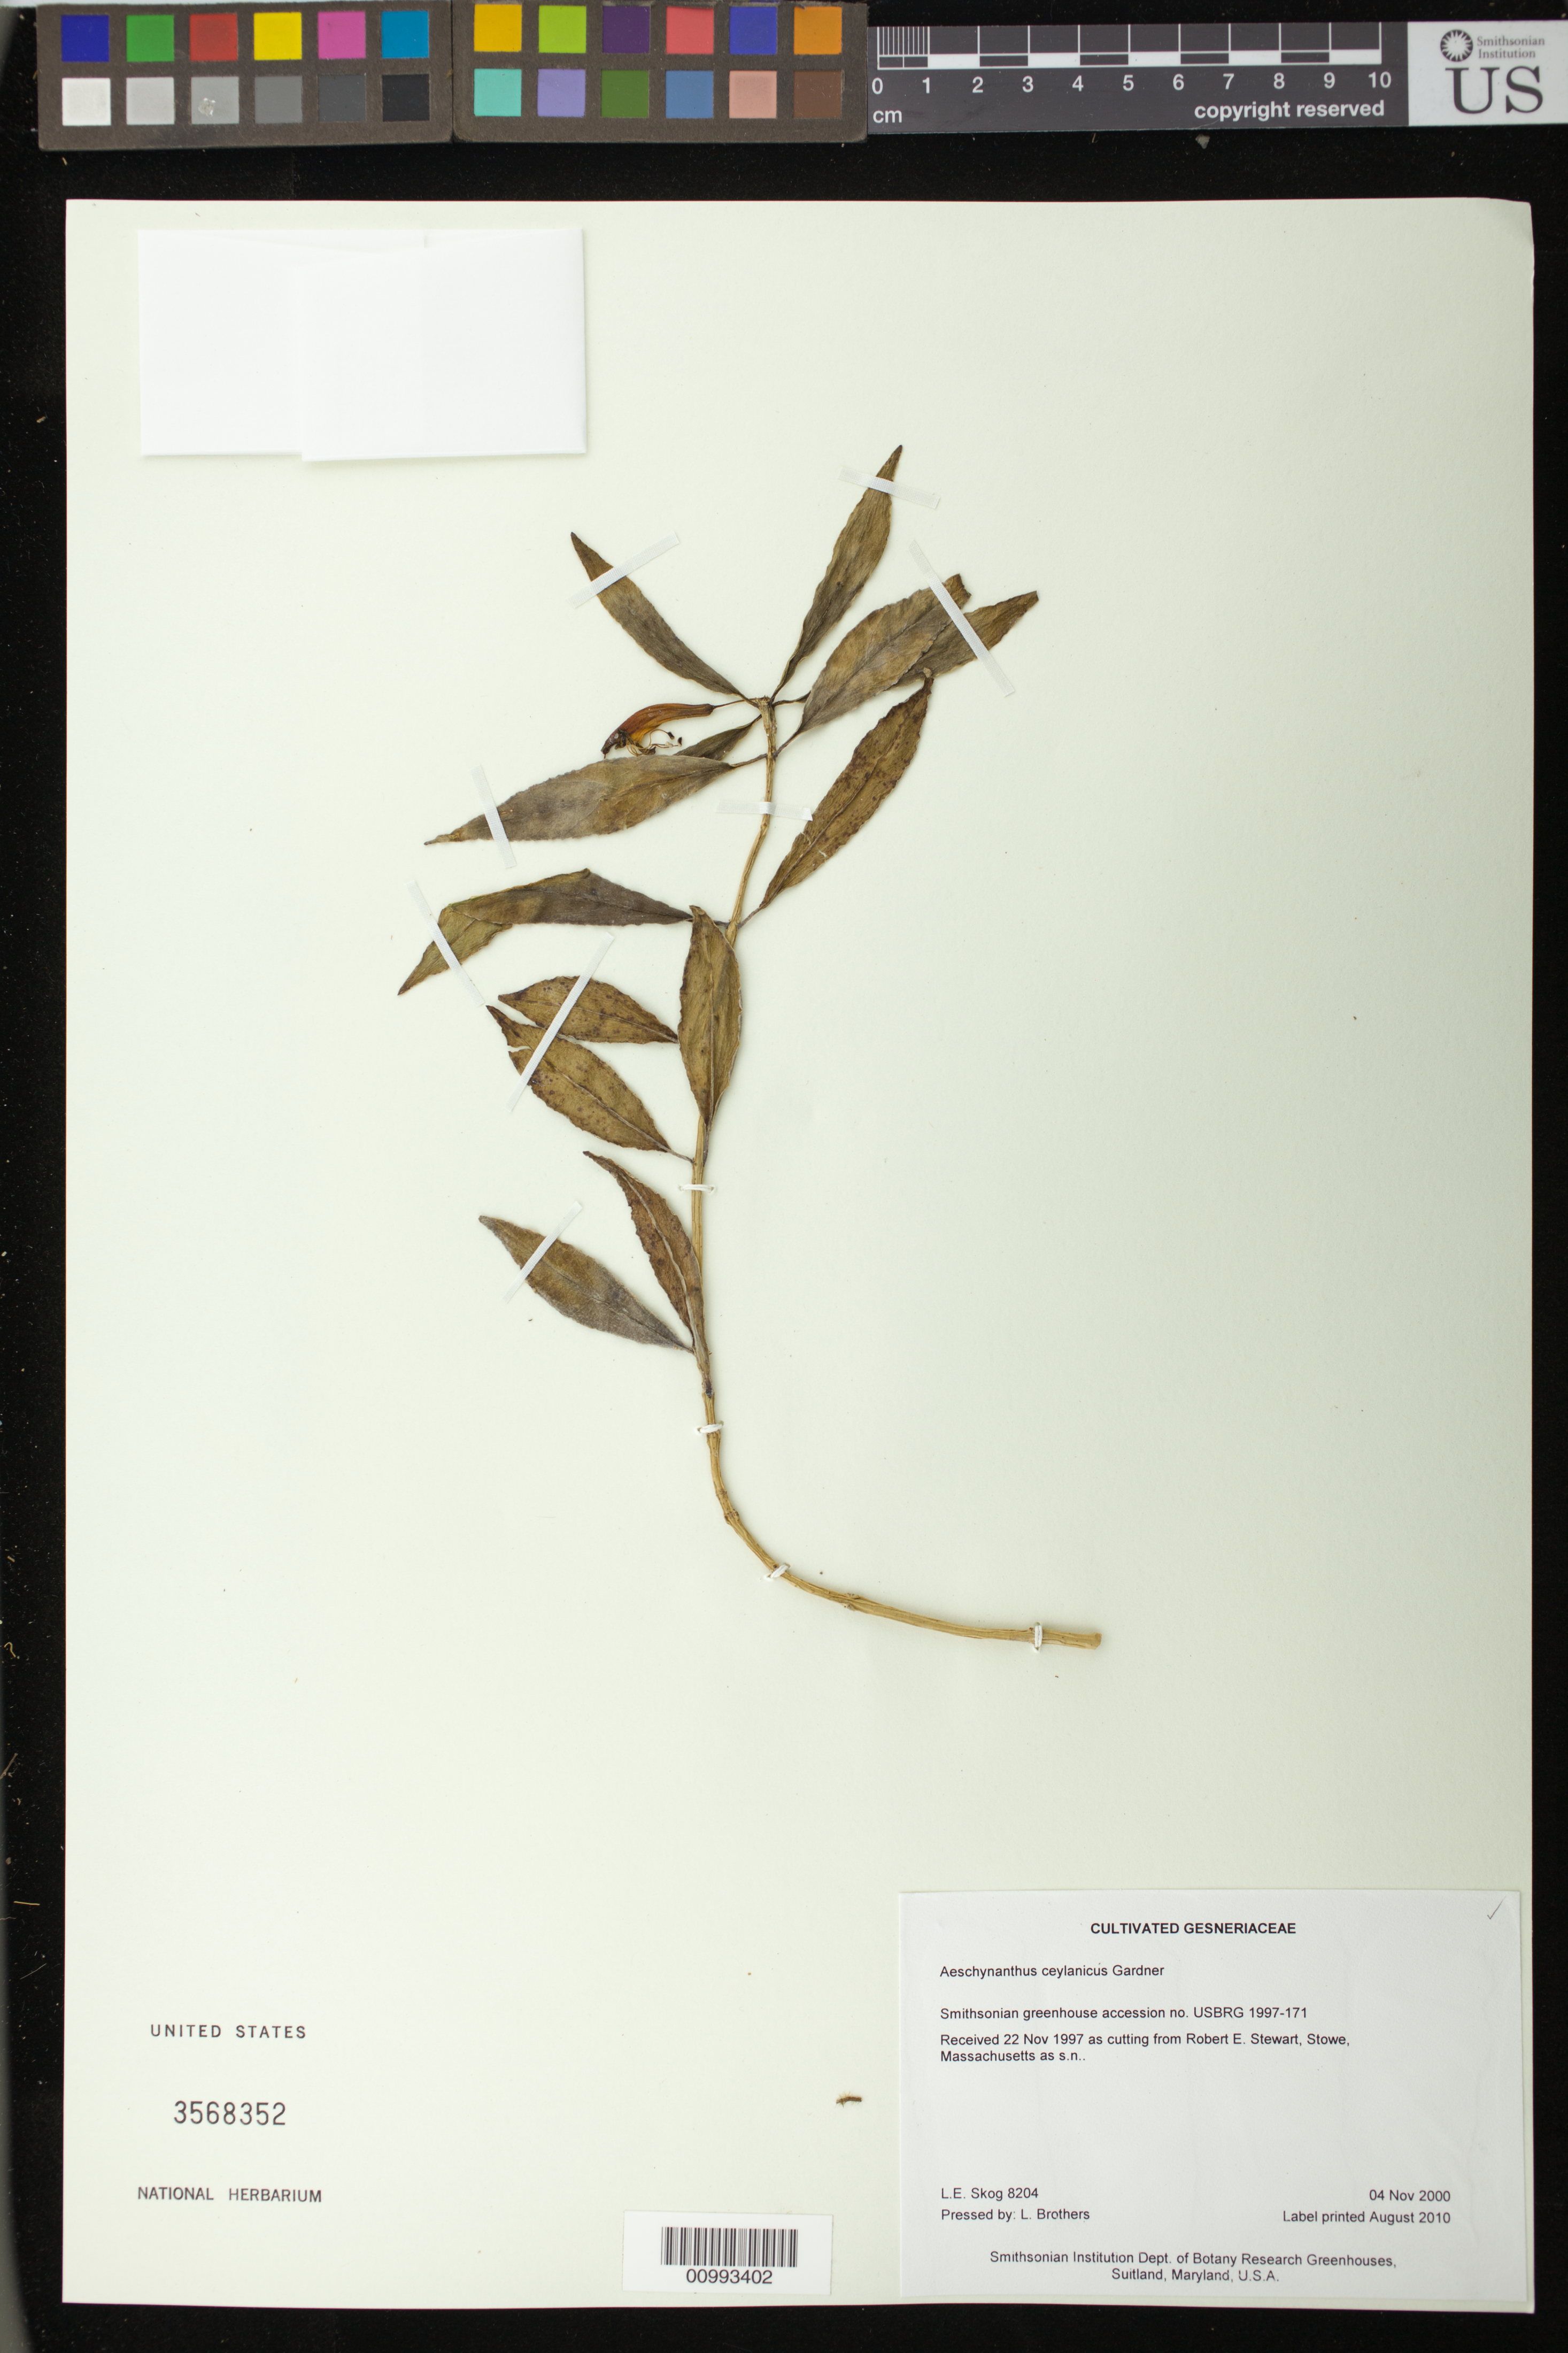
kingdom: Plantae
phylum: Tracheophyta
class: Magnoliopsida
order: Lamiales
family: Gesneriaceae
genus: Aeschynanthus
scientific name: Aeschynanthus ceylanicus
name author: Gardner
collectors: L. E. Skog & L. Brothers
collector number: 8204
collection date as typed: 04 Nov 2000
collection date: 2000-11-04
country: United States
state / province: Maryland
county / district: Prince George's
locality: Smithsonian Institution Dept. of Botany Research Greenhouses, Suitland, Maryland, U.S.A.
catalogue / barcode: US 3568352